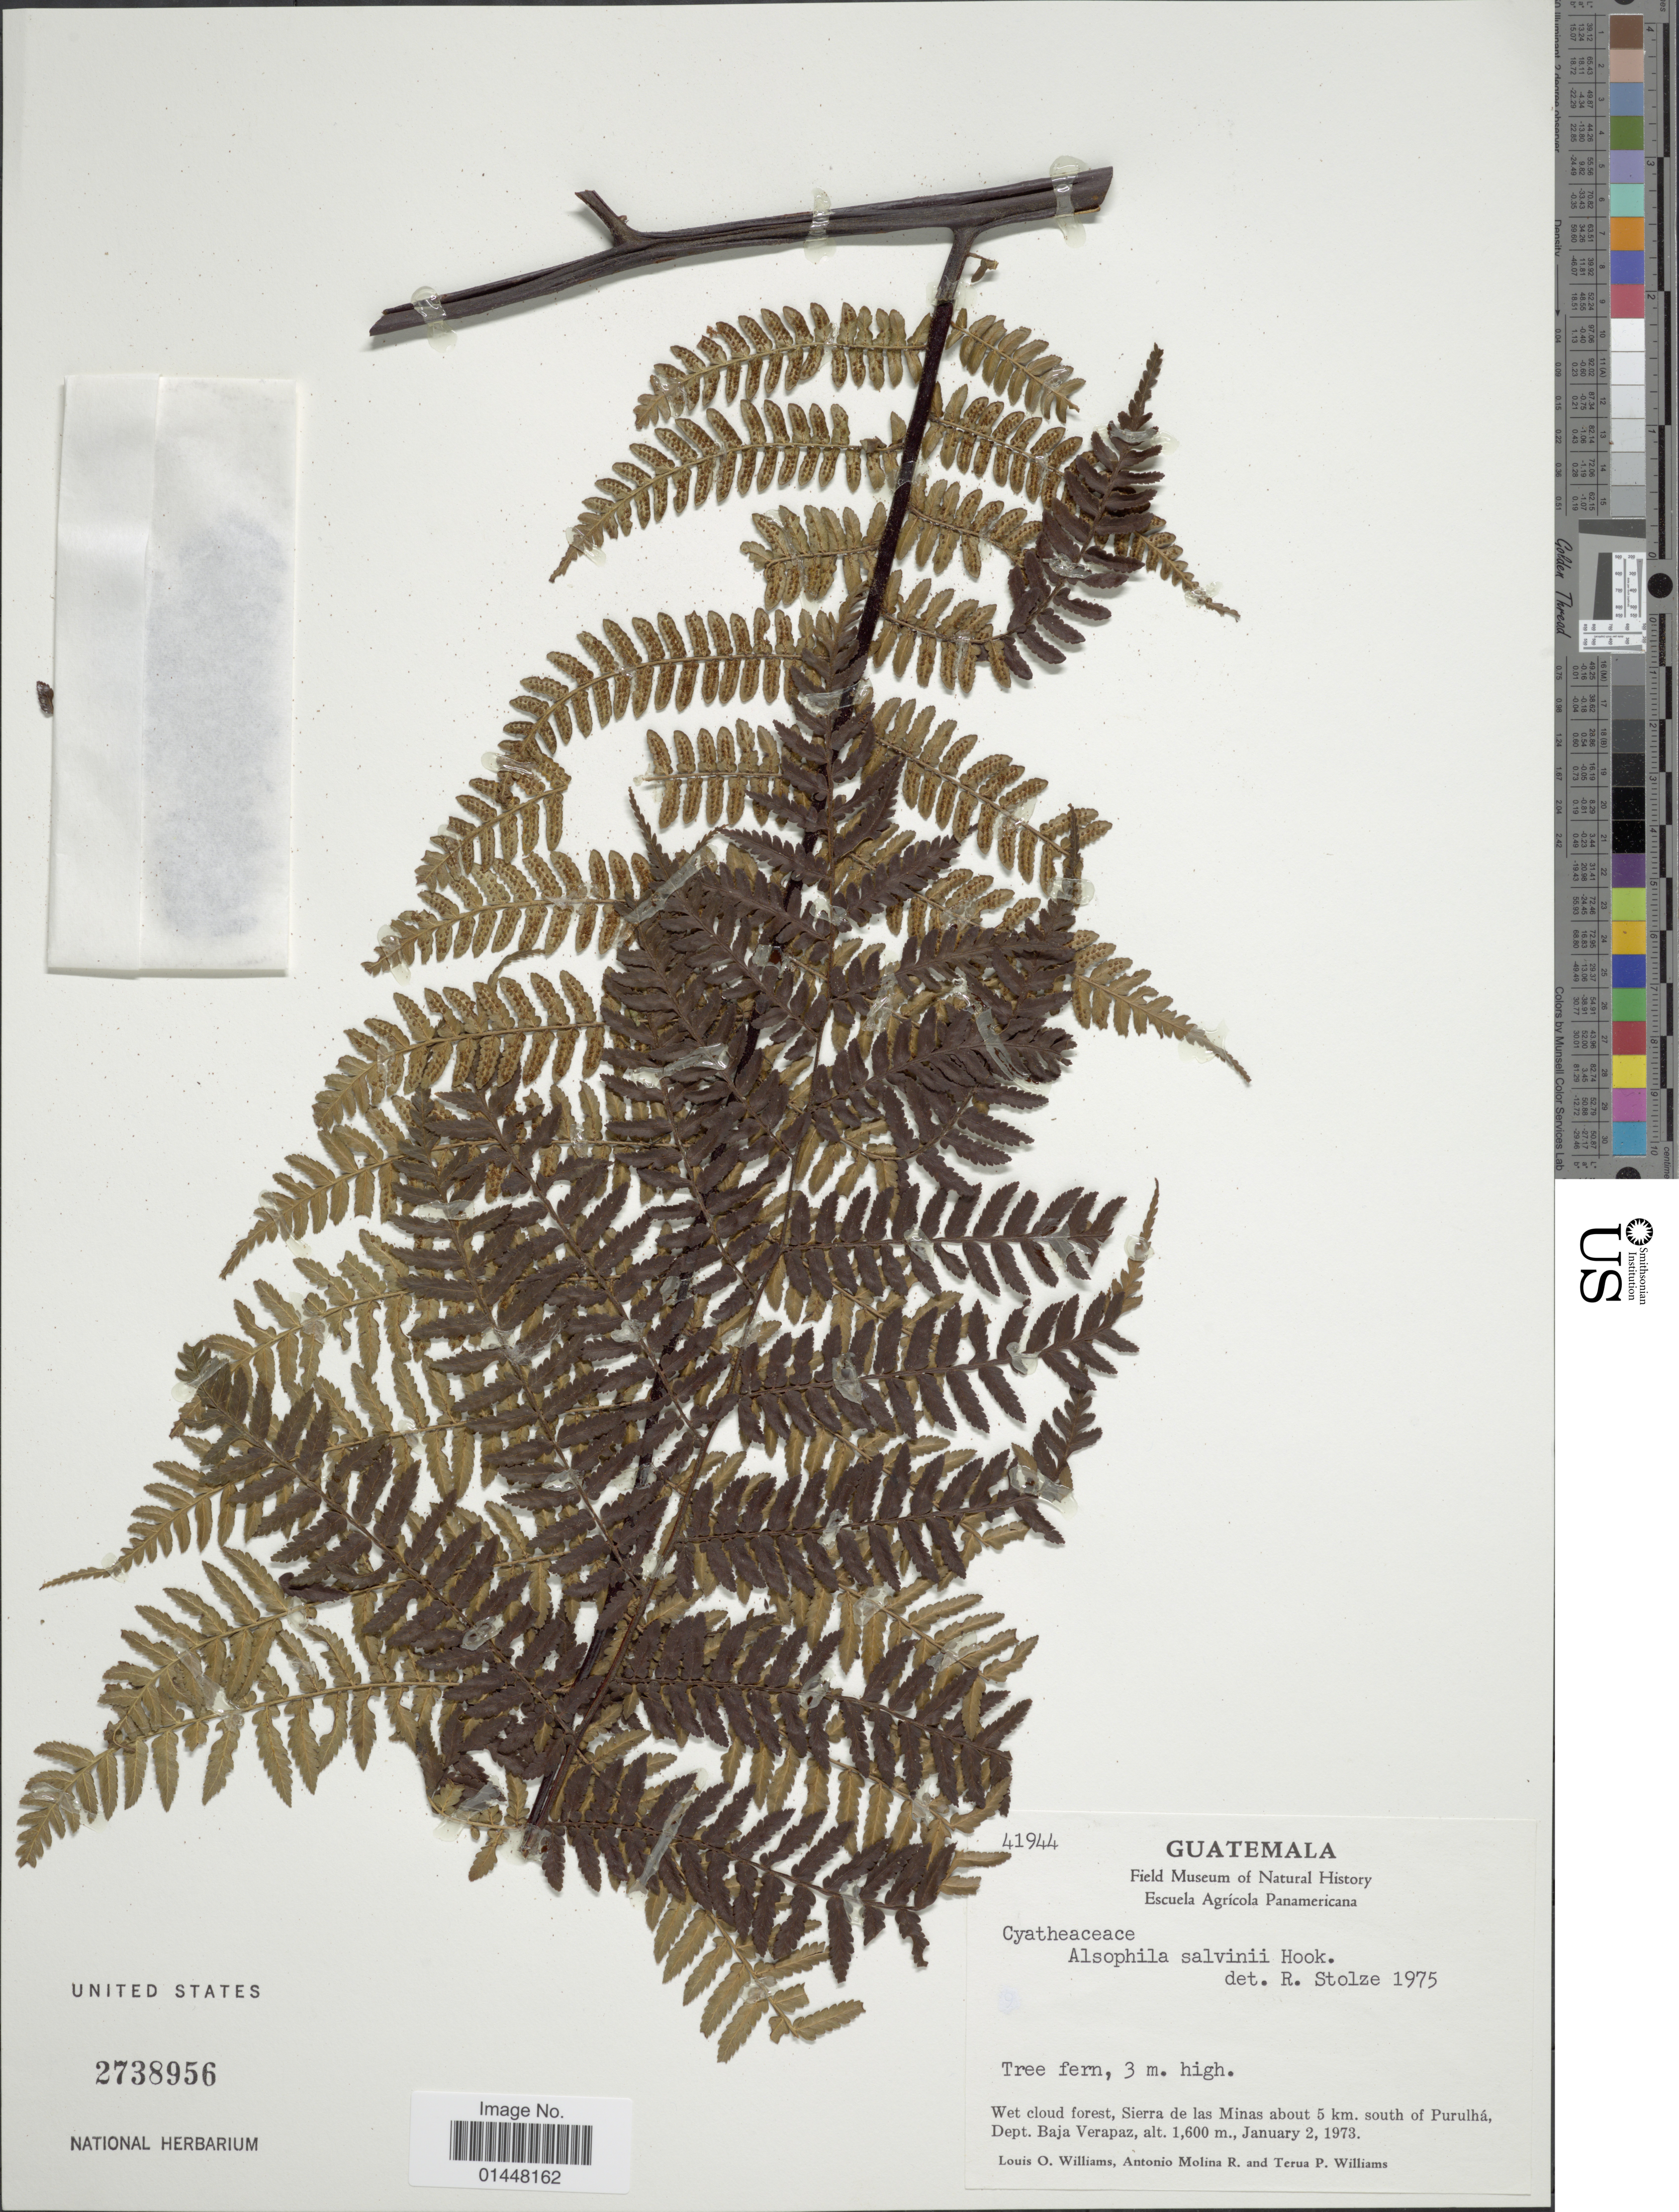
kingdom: Plantae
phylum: Tracheophyta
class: Polypodiopsida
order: Cyatheales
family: Cyatheaceae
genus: Gymnosphaera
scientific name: Gymnosphaera salvinii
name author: (Hook.)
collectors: L. O. Williams, A. Molina R. & T. P. Williams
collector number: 41944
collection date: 1973-01-02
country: Guatemala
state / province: Baja Verapaz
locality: Wet cloud forest, Sierra de las Minas about 5 km. south of Purulha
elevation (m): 1600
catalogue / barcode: US 2738956